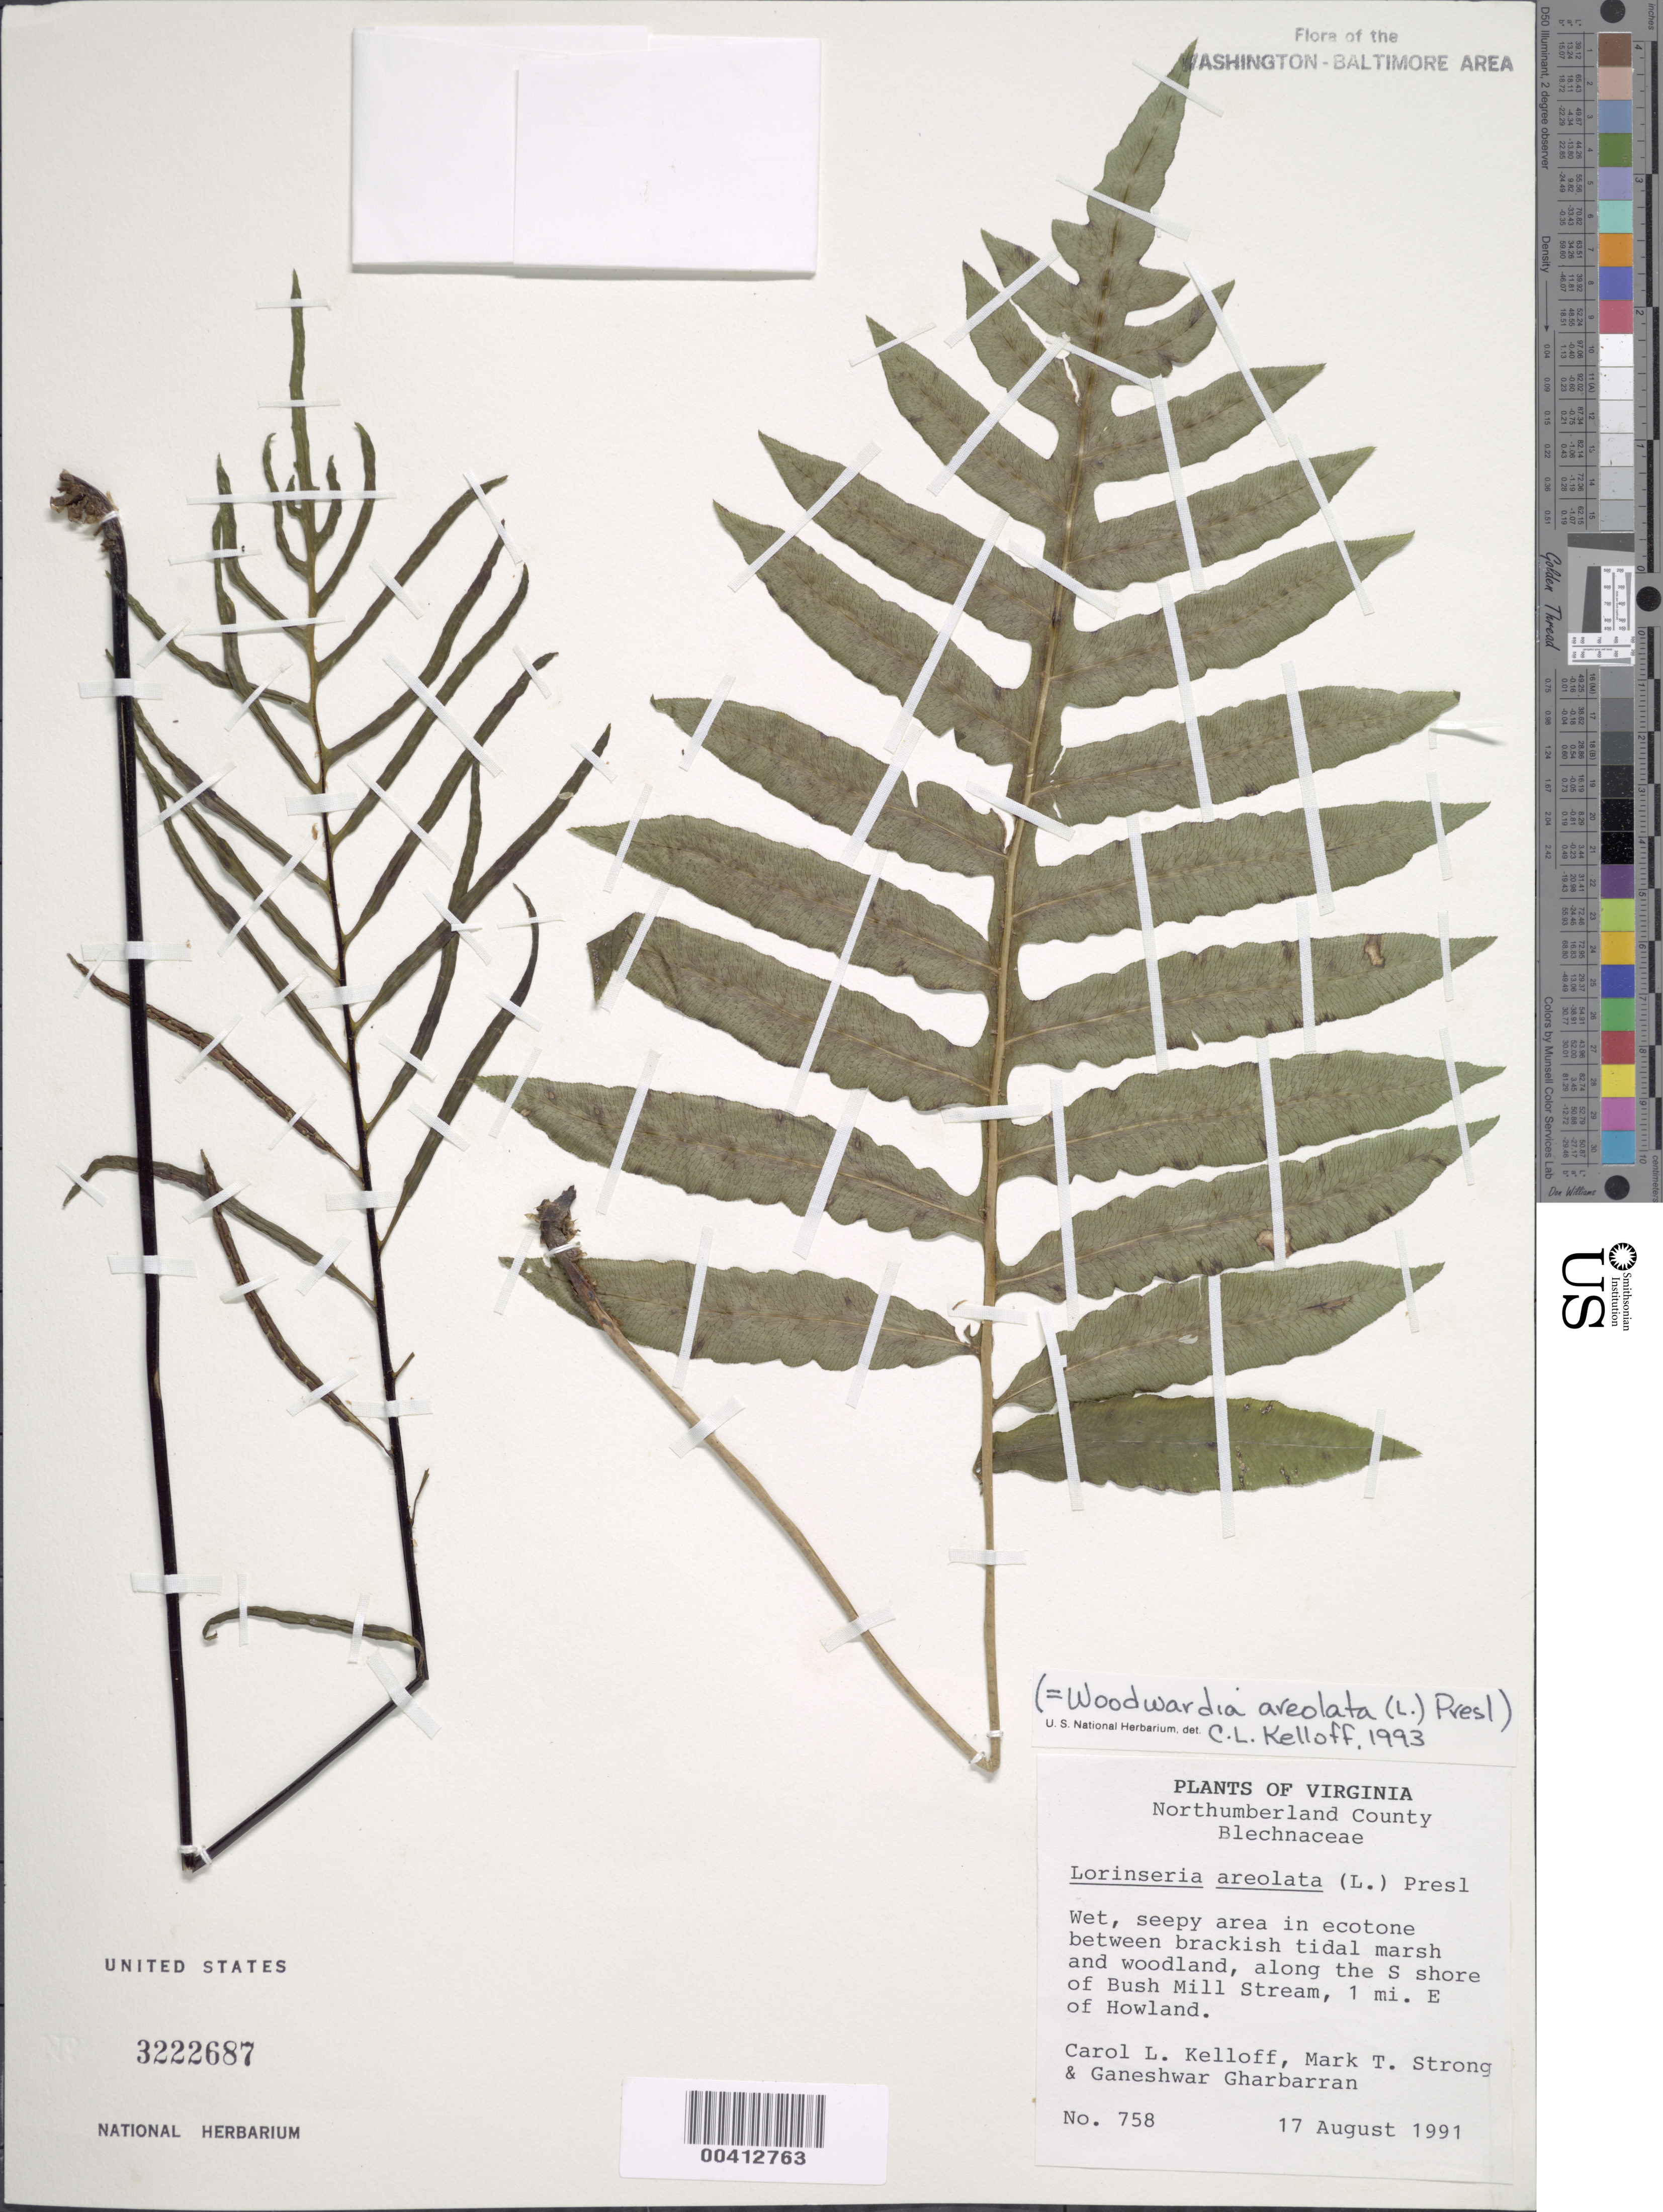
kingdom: Plantae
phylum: Tracheophyta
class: Polypodiopsida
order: Polypodiales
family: Blechnaceae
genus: Woodwardia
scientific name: Woodwardia areolata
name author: (L.) T. Moore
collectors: C. L. Kelloff, M. T. Strong & G. Gharbarran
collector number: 758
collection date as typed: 17 Aug 1991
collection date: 1991-08-17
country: United States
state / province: Virginia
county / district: Northumberland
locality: E of Howland, S shore of Bush Mill Stream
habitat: Ecotone between brackish tidal marsh and woodland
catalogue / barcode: US 3222687